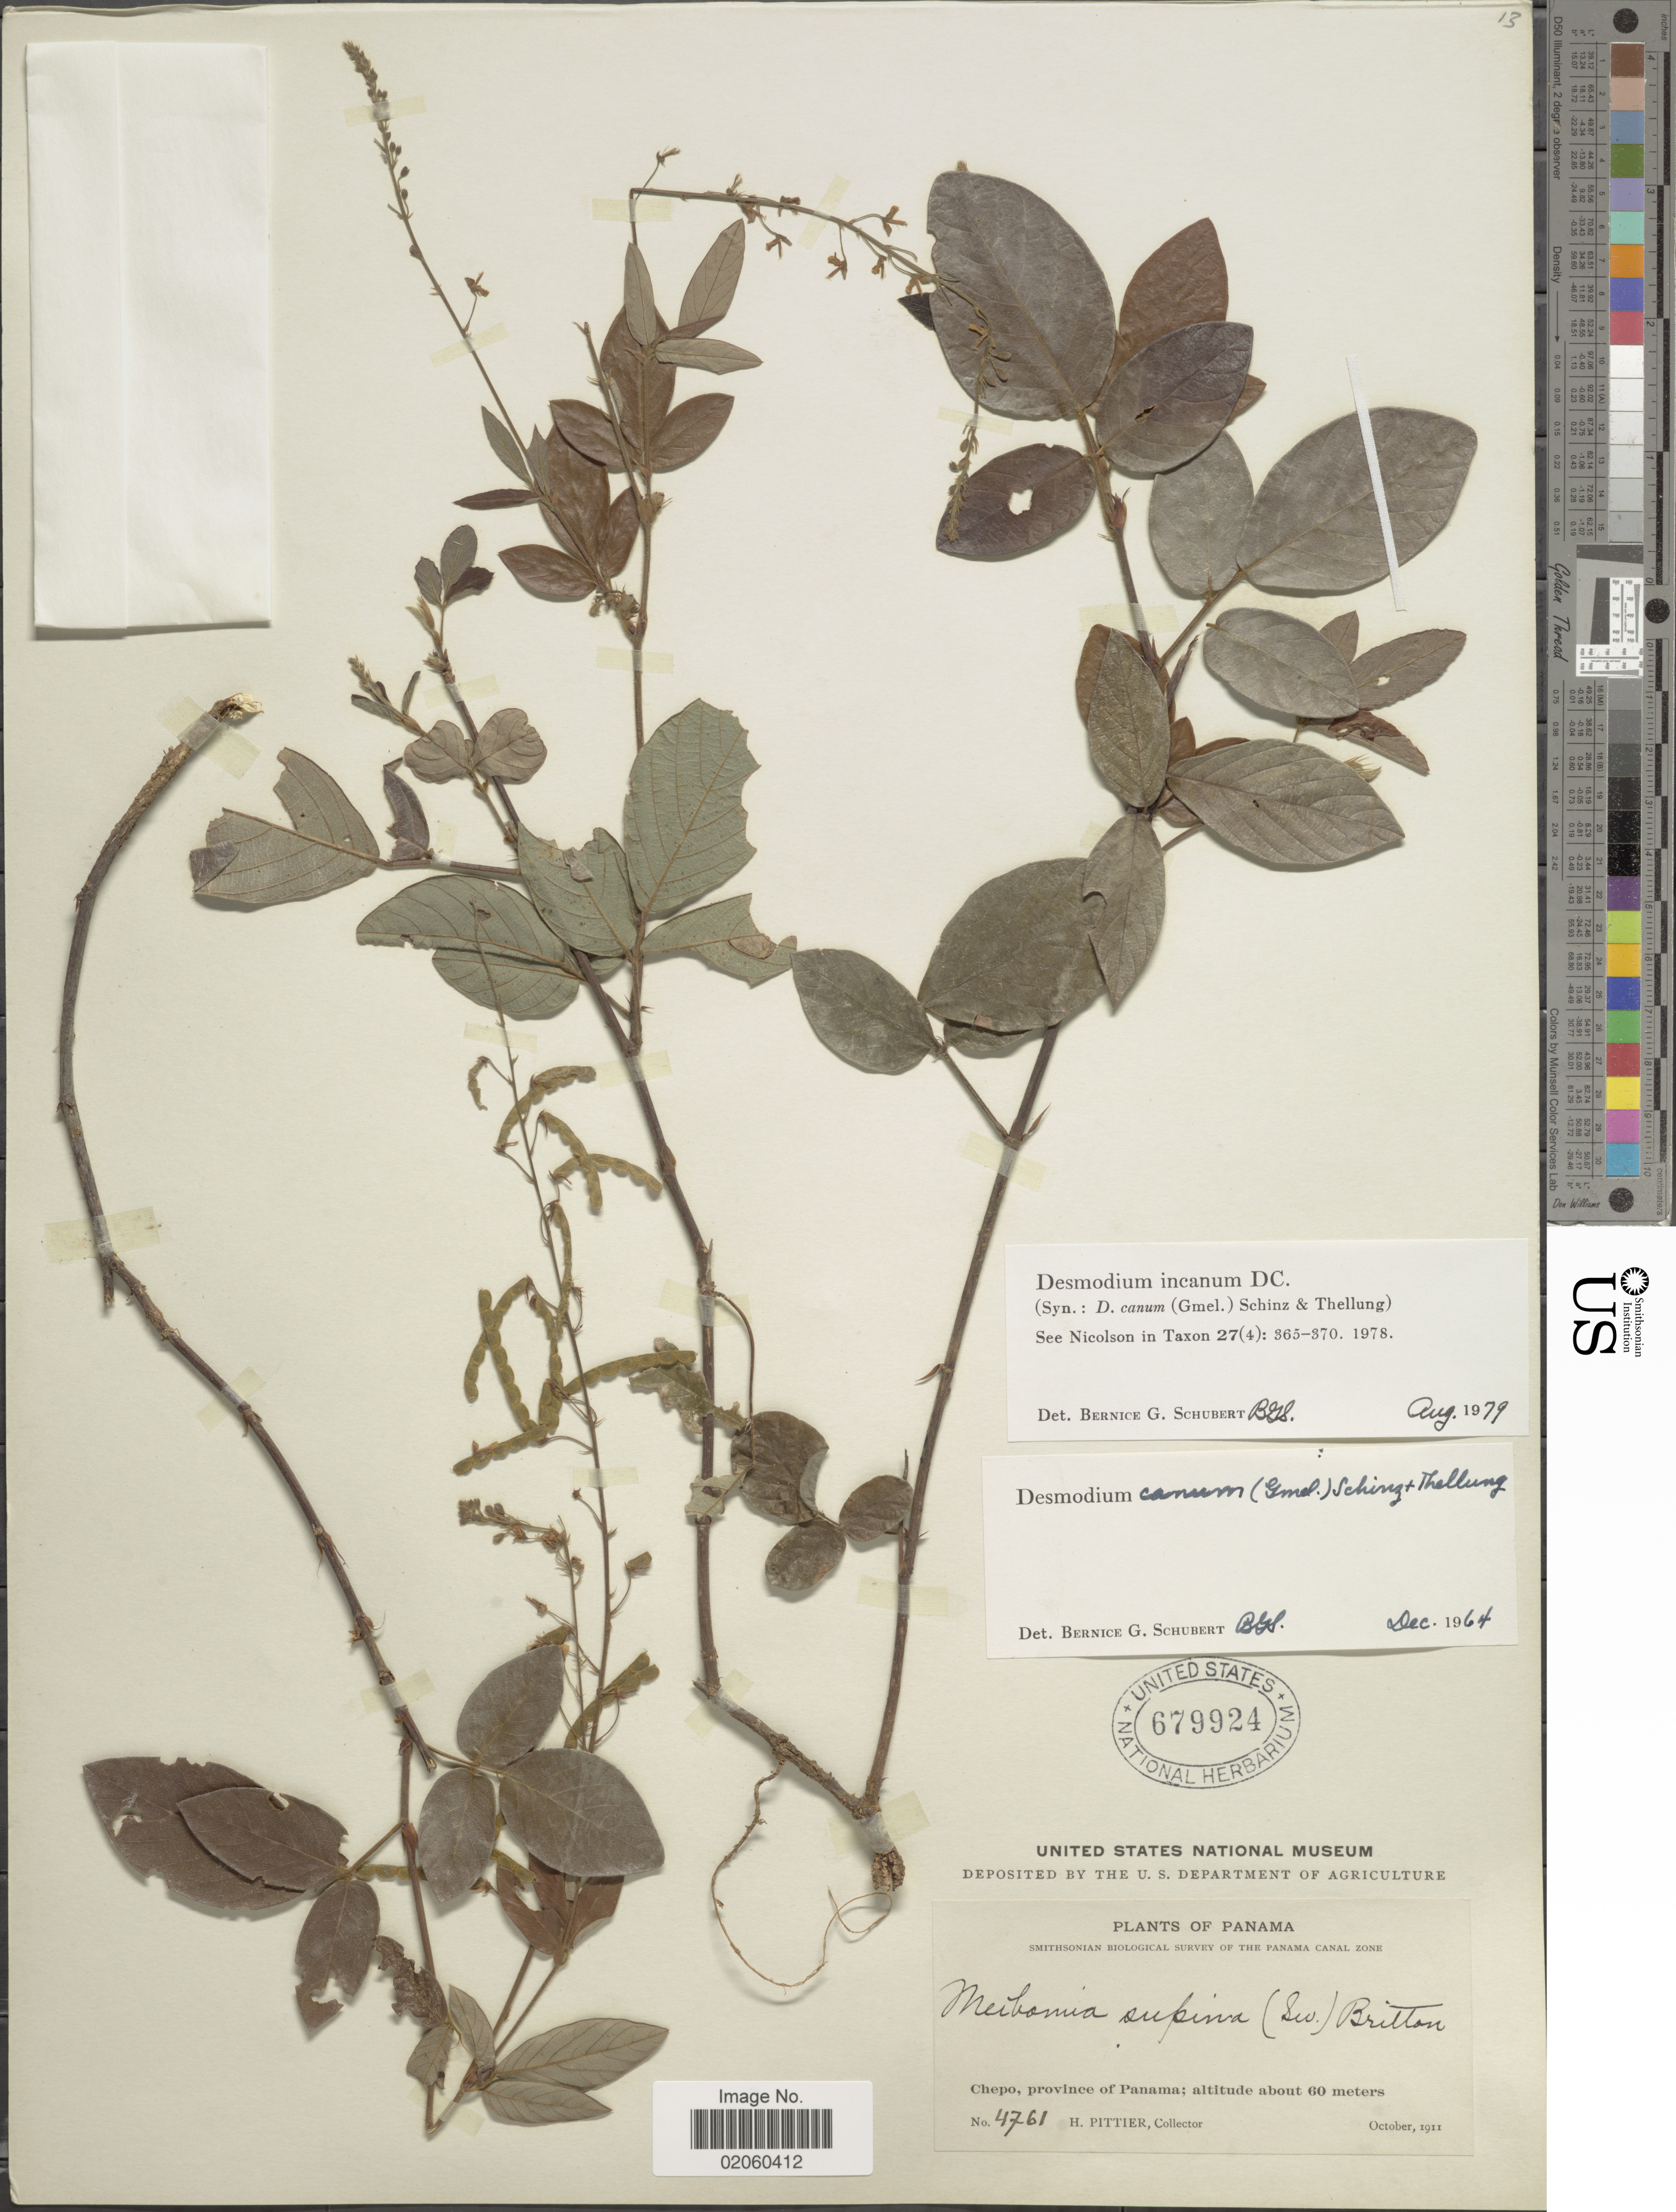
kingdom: Plantae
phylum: Tracheophyta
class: Magnoliopsida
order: Fabales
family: Fabaceae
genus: Desmodium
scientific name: Desmodium incanum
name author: (Sw.) DC.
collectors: H. F. Pittier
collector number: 4761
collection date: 1911-10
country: Panama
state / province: Panamá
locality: Chepo, province of Panama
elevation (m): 60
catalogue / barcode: US 679924